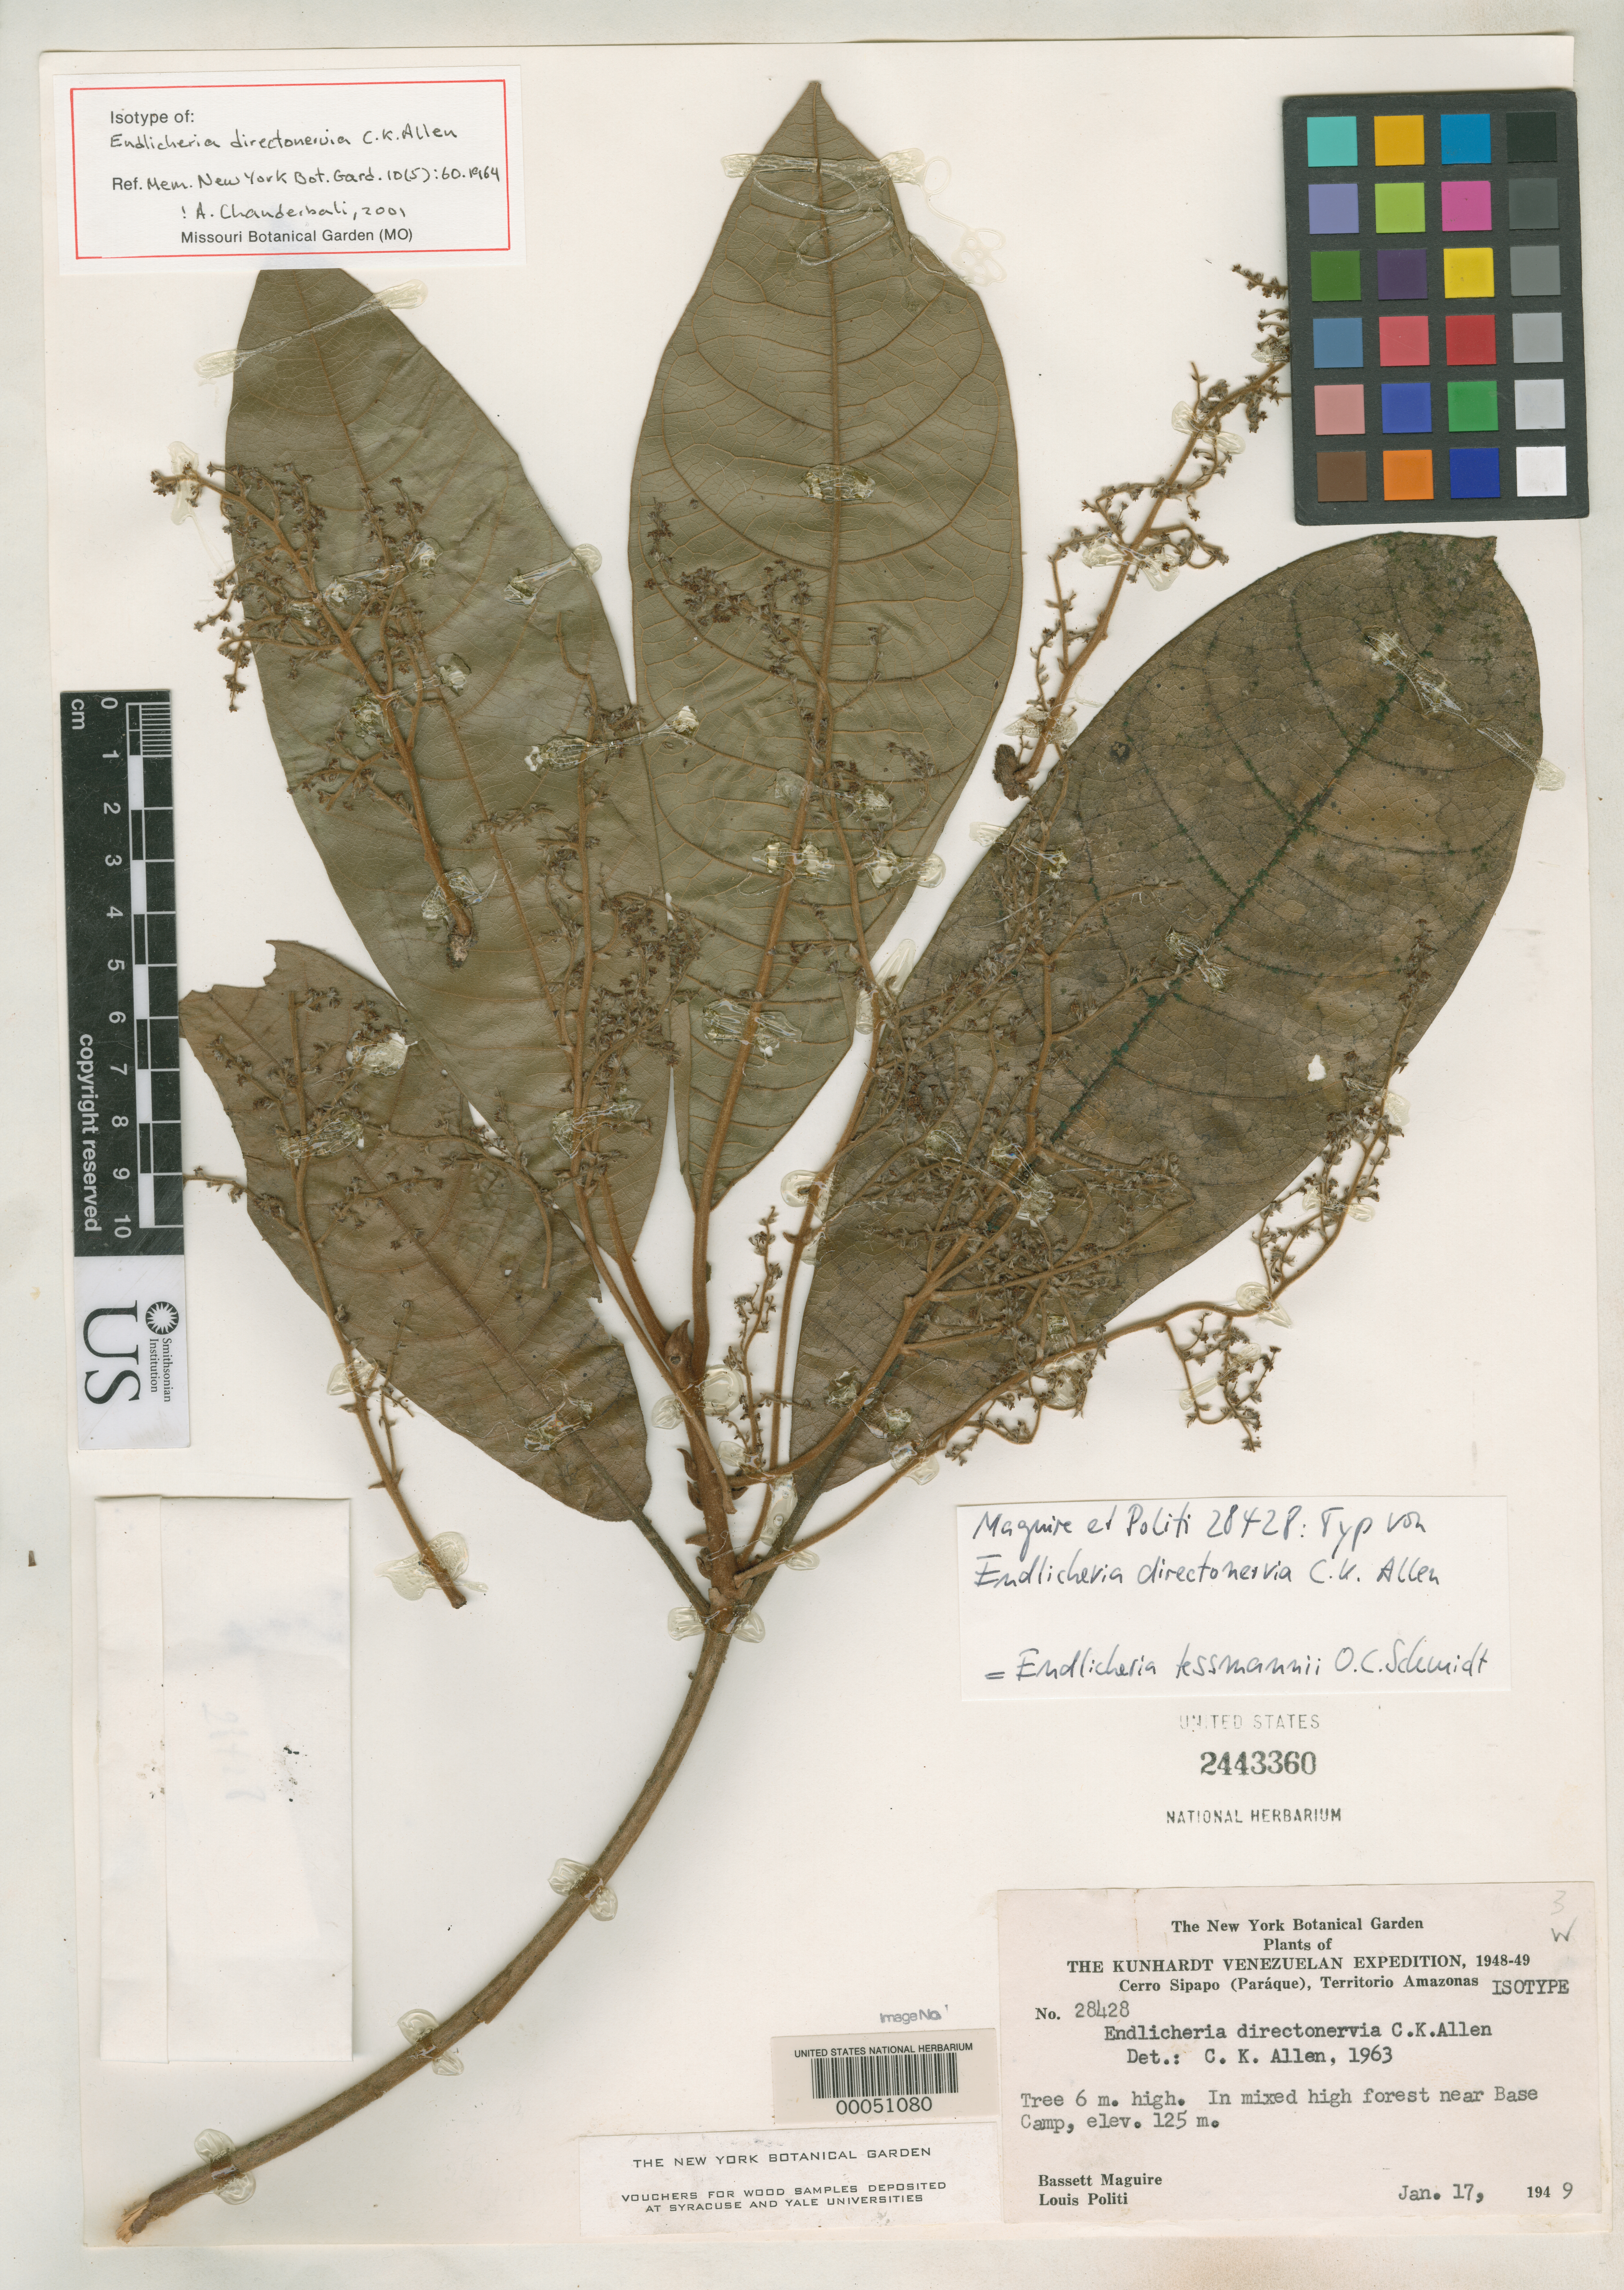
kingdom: Plantae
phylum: Tracheophyta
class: Magnoliopsida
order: Laurales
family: Lauraceae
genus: Endlicheria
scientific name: Endlicheria directonervia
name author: C.K. Allen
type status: Isotype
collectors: B. Maguire & L. Politi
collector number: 28428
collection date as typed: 17 Jan 1949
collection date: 1949-01-17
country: Venezuela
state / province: Amazonas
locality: Cerro Sipapo.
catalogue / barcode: US 2443360